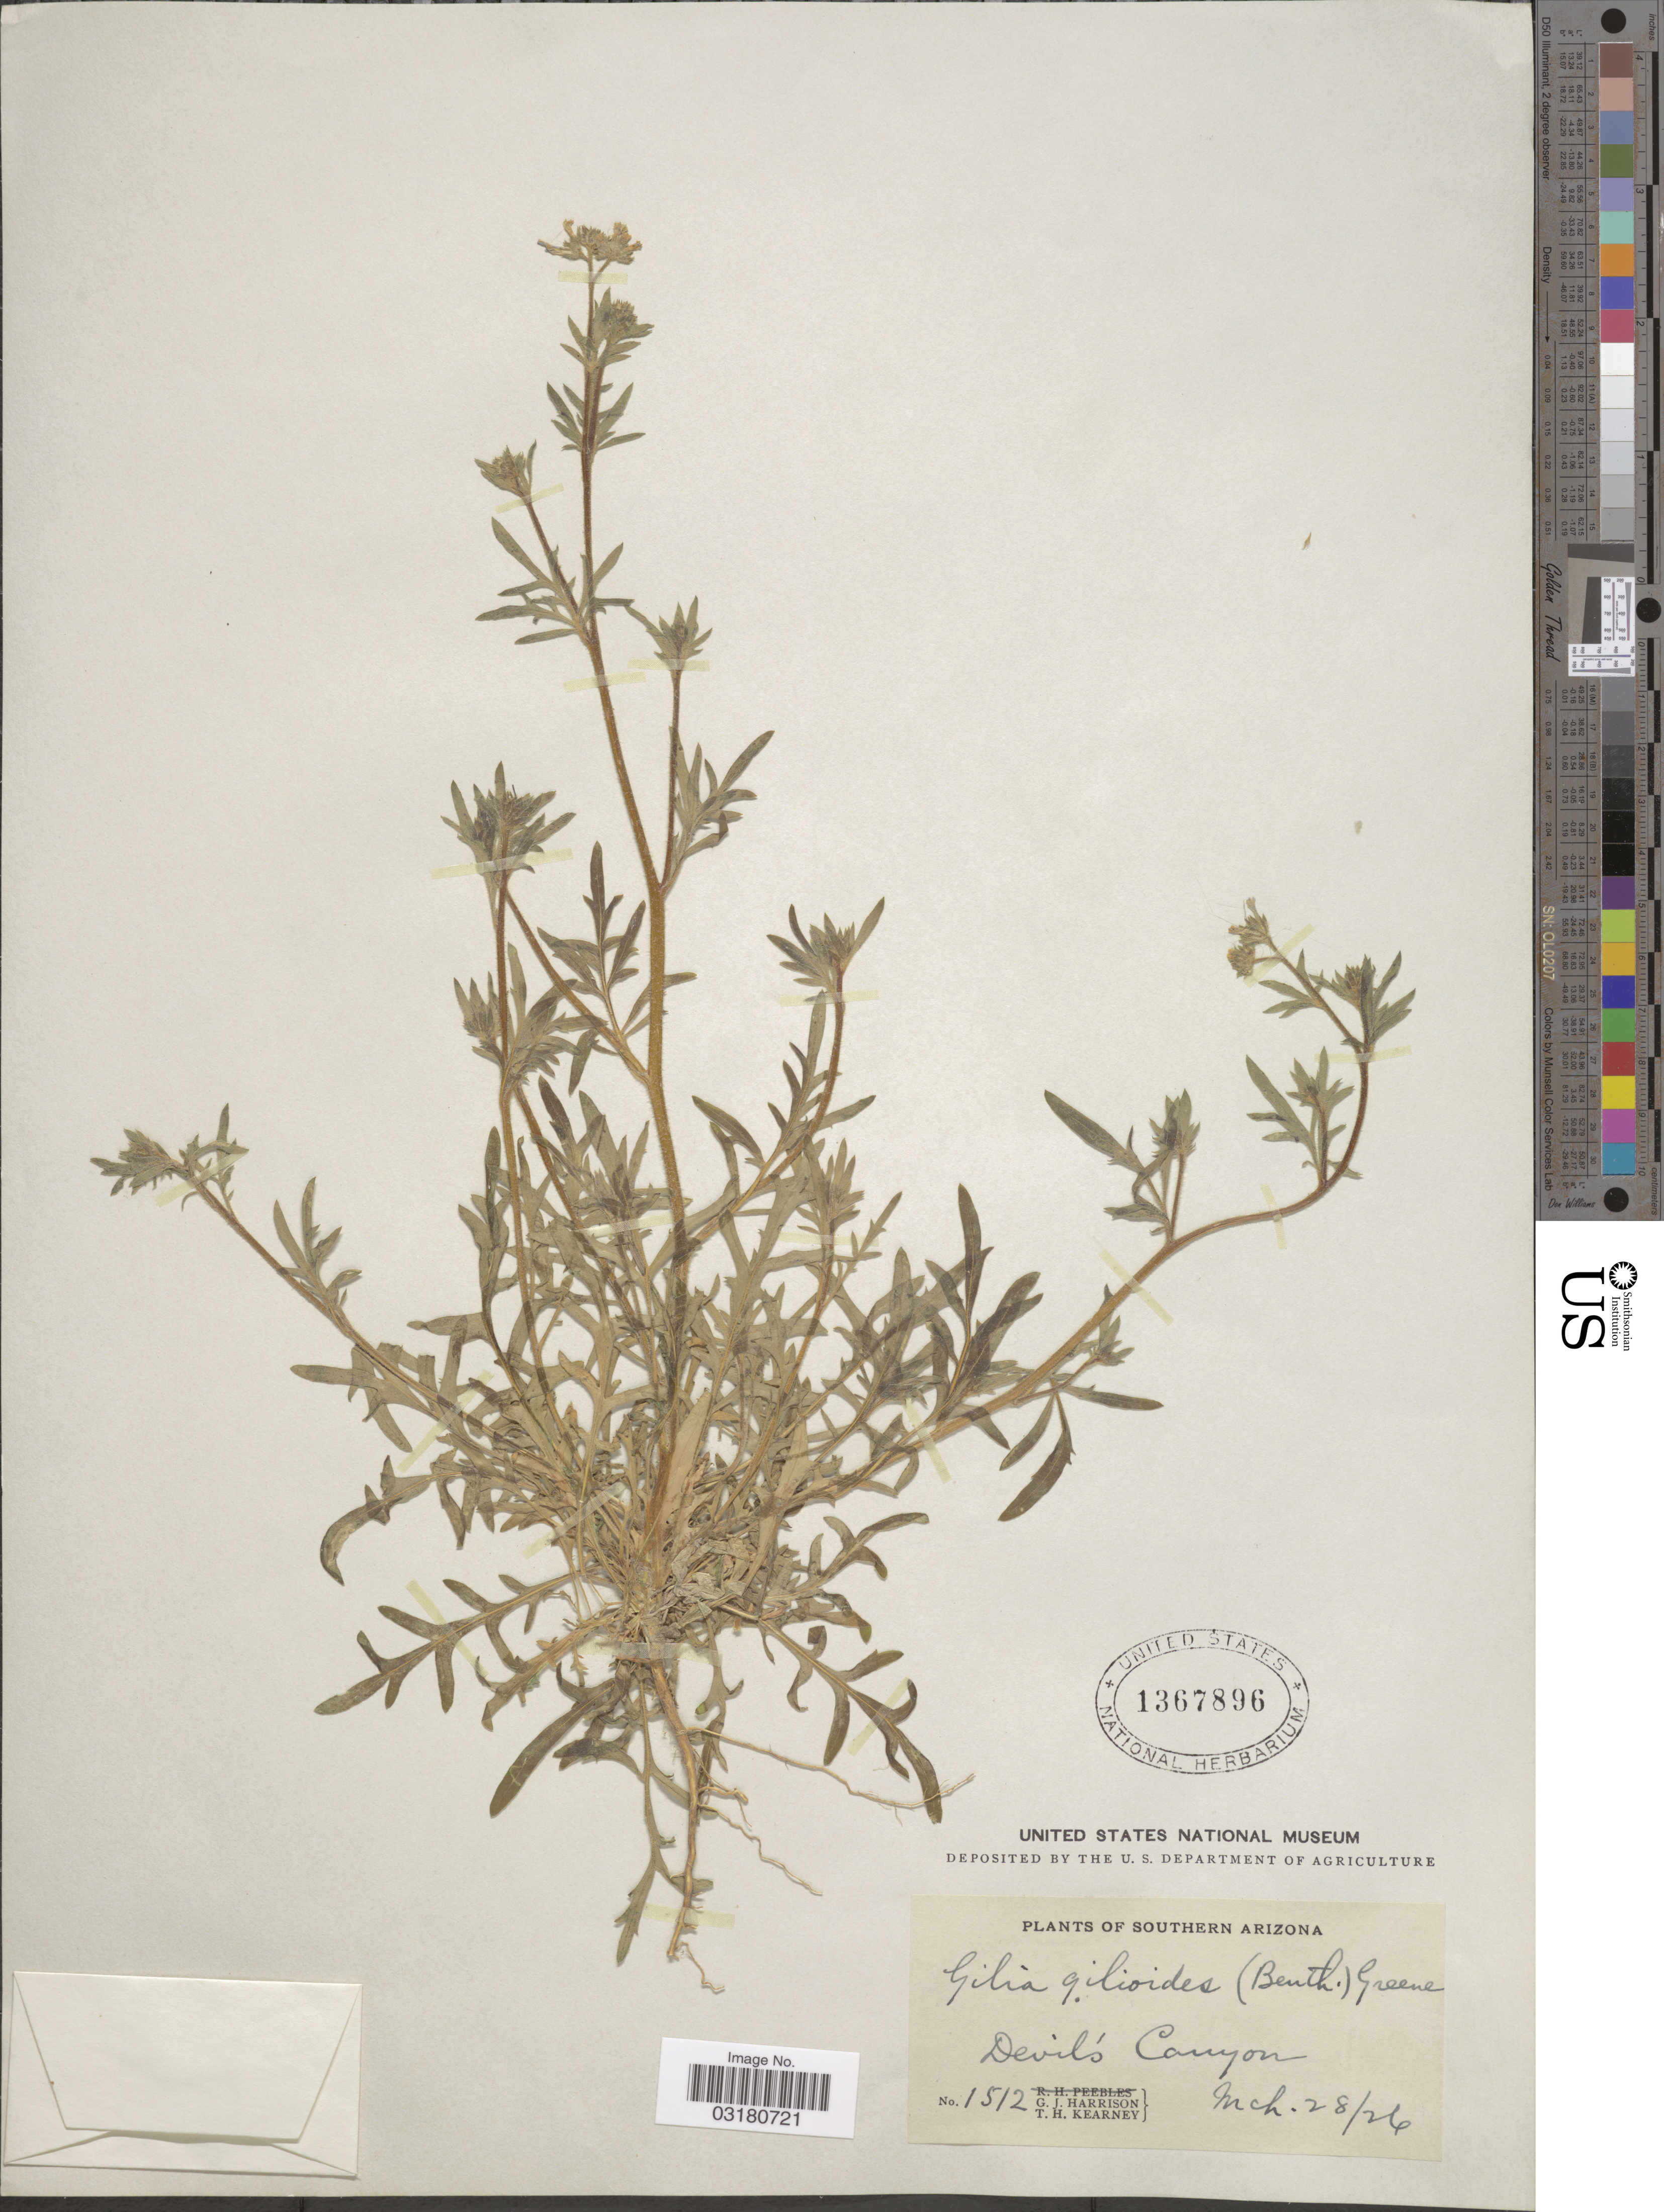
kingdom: Plantae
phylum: Tracheophyta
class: Magnoliopsida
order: Ericales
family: Polemoniaceae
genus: Allophyllum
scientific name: Allophyllum gilioides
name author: (Benth.) Benth.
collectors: G. J. Harrison & T. H. Kearney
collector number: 1512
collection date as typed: Transcribed d/m/y: 28/3/26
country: United States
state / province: Arizona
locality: Southern Arizona. Devil's Canyon.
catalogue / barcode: US 1367896